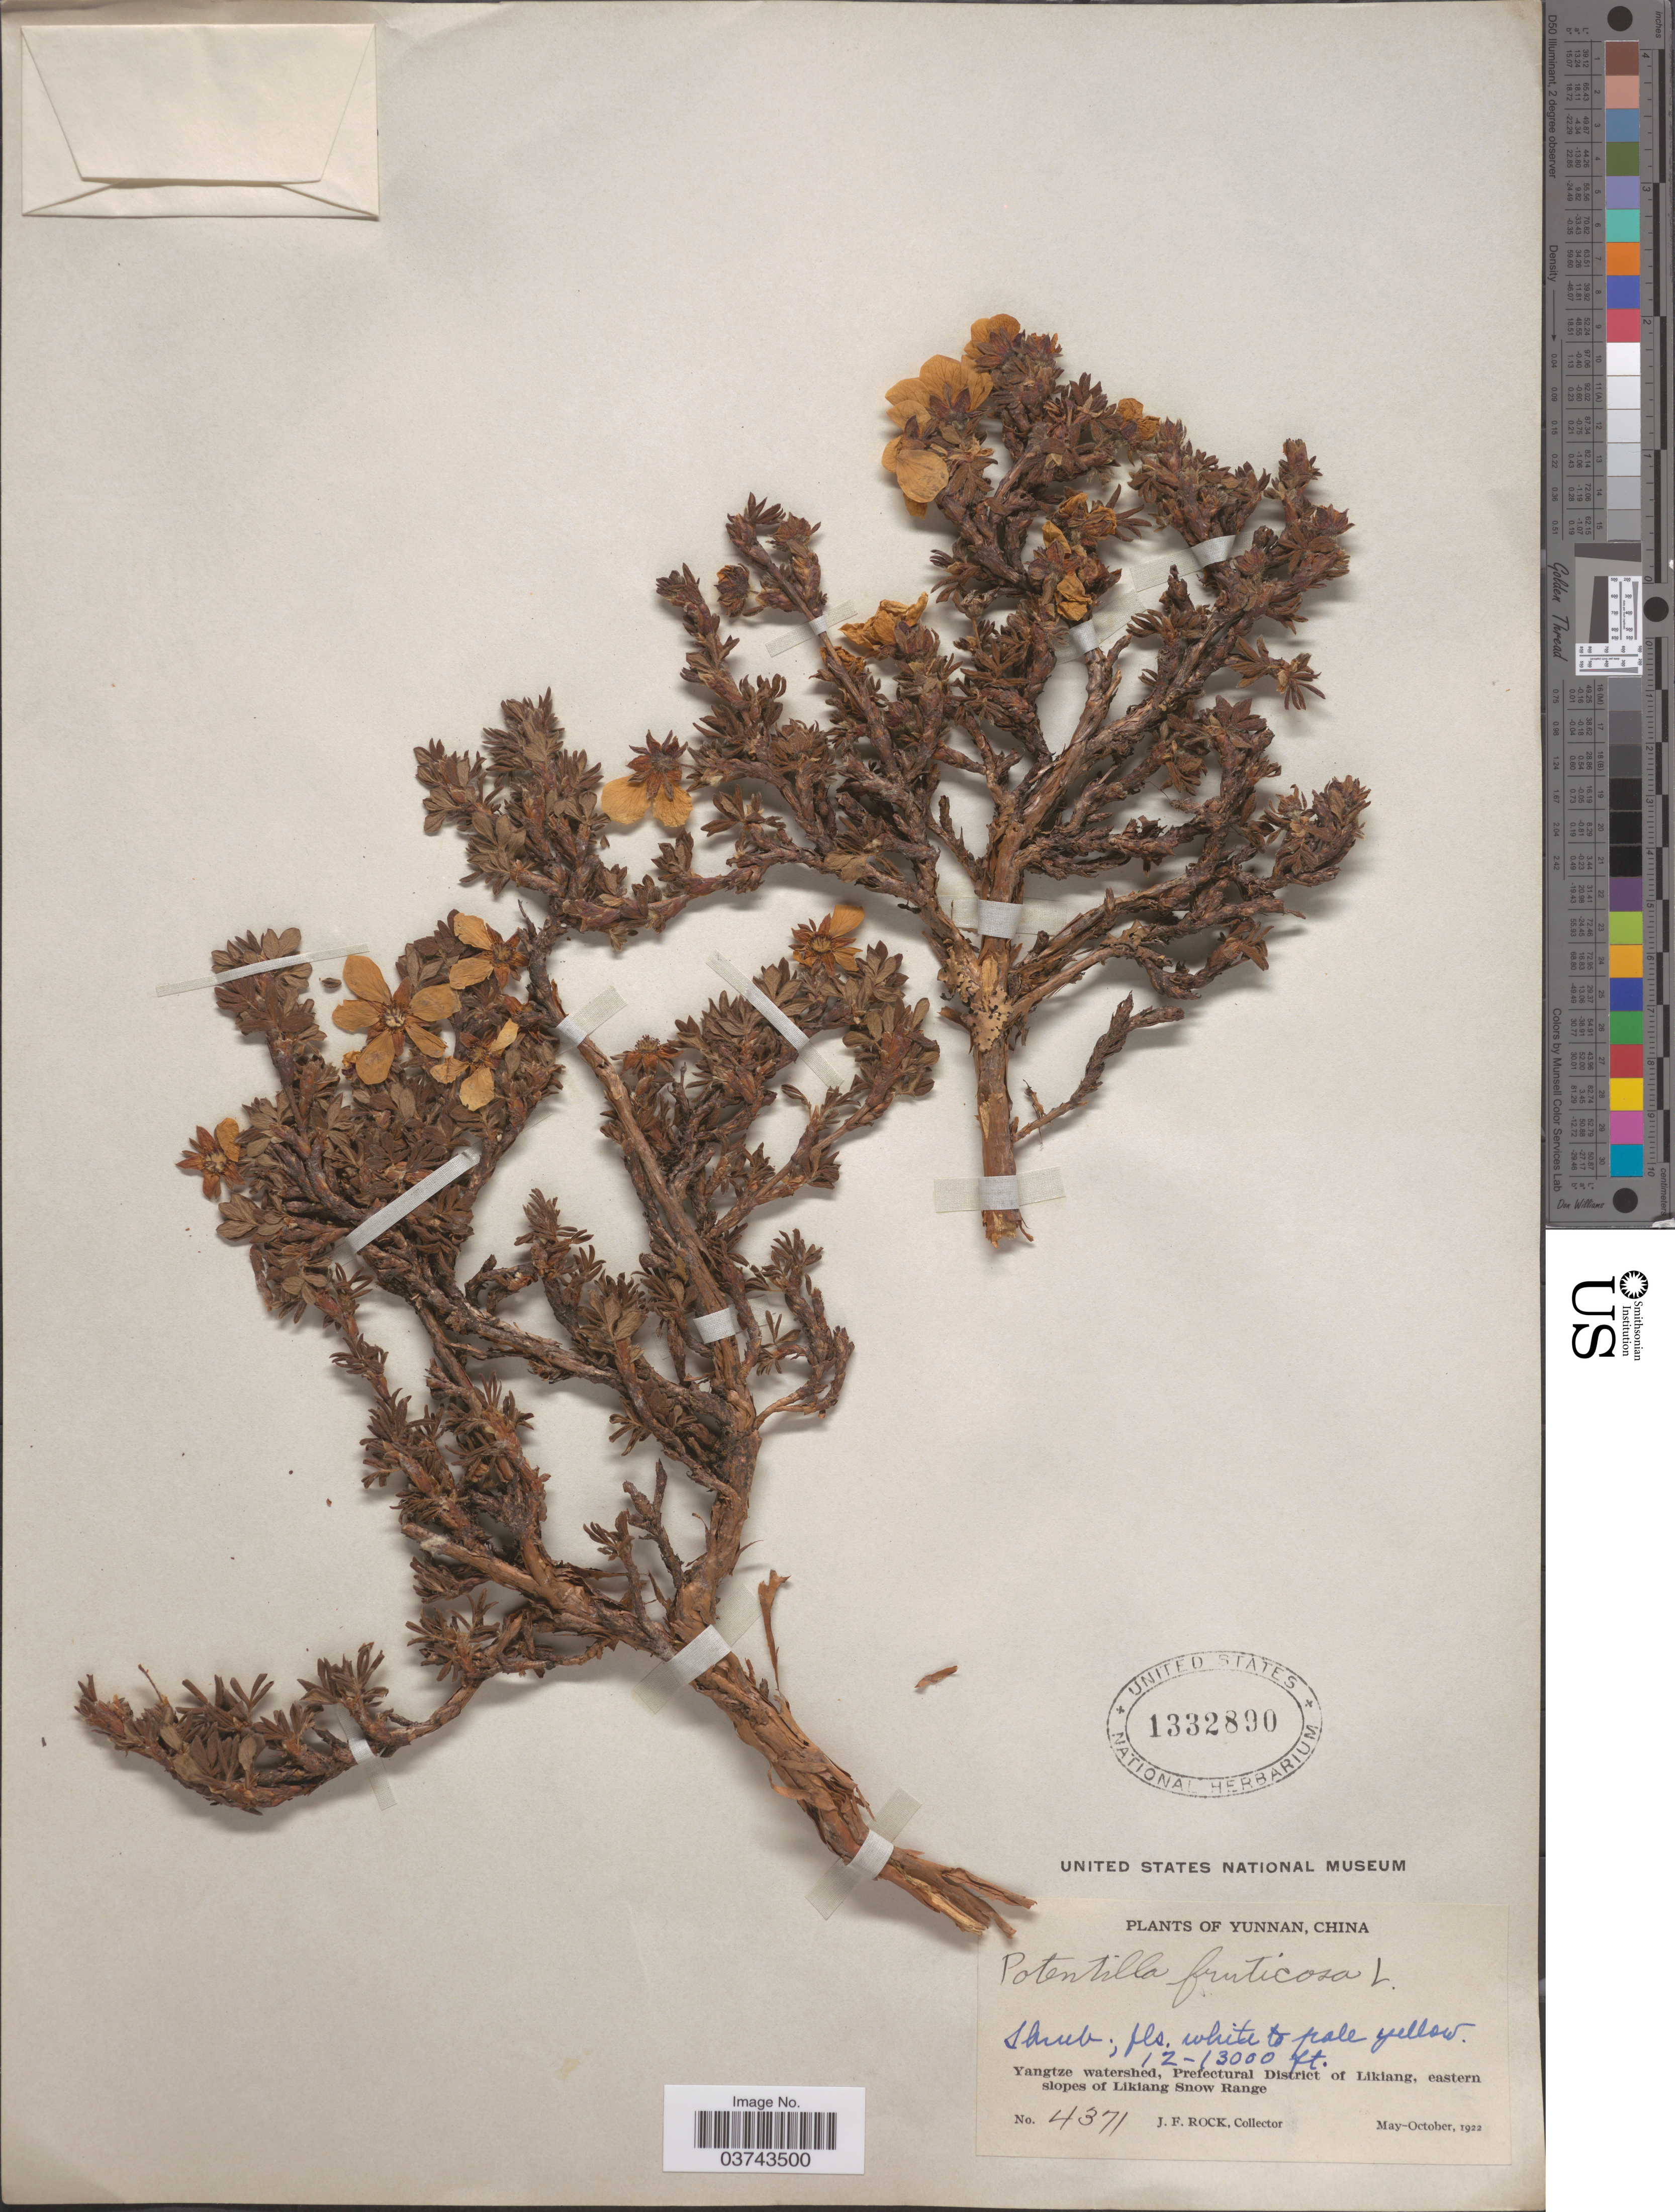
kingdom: Plantae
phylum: Tracheophyta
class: Magnoliopsida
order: Rosales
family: Rosaceae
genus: Dasiphora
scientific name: Dasiphora fruticosa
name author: (L.) Rydb.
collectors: J. Rock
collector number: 4371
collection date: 1922-05/1922-10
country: China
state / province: Yunnan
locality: Yangtze watershed, Prefectural District of Likiang, eastern slopes of Likiang Snow Range.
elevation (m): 3658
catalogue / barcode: US 1332890